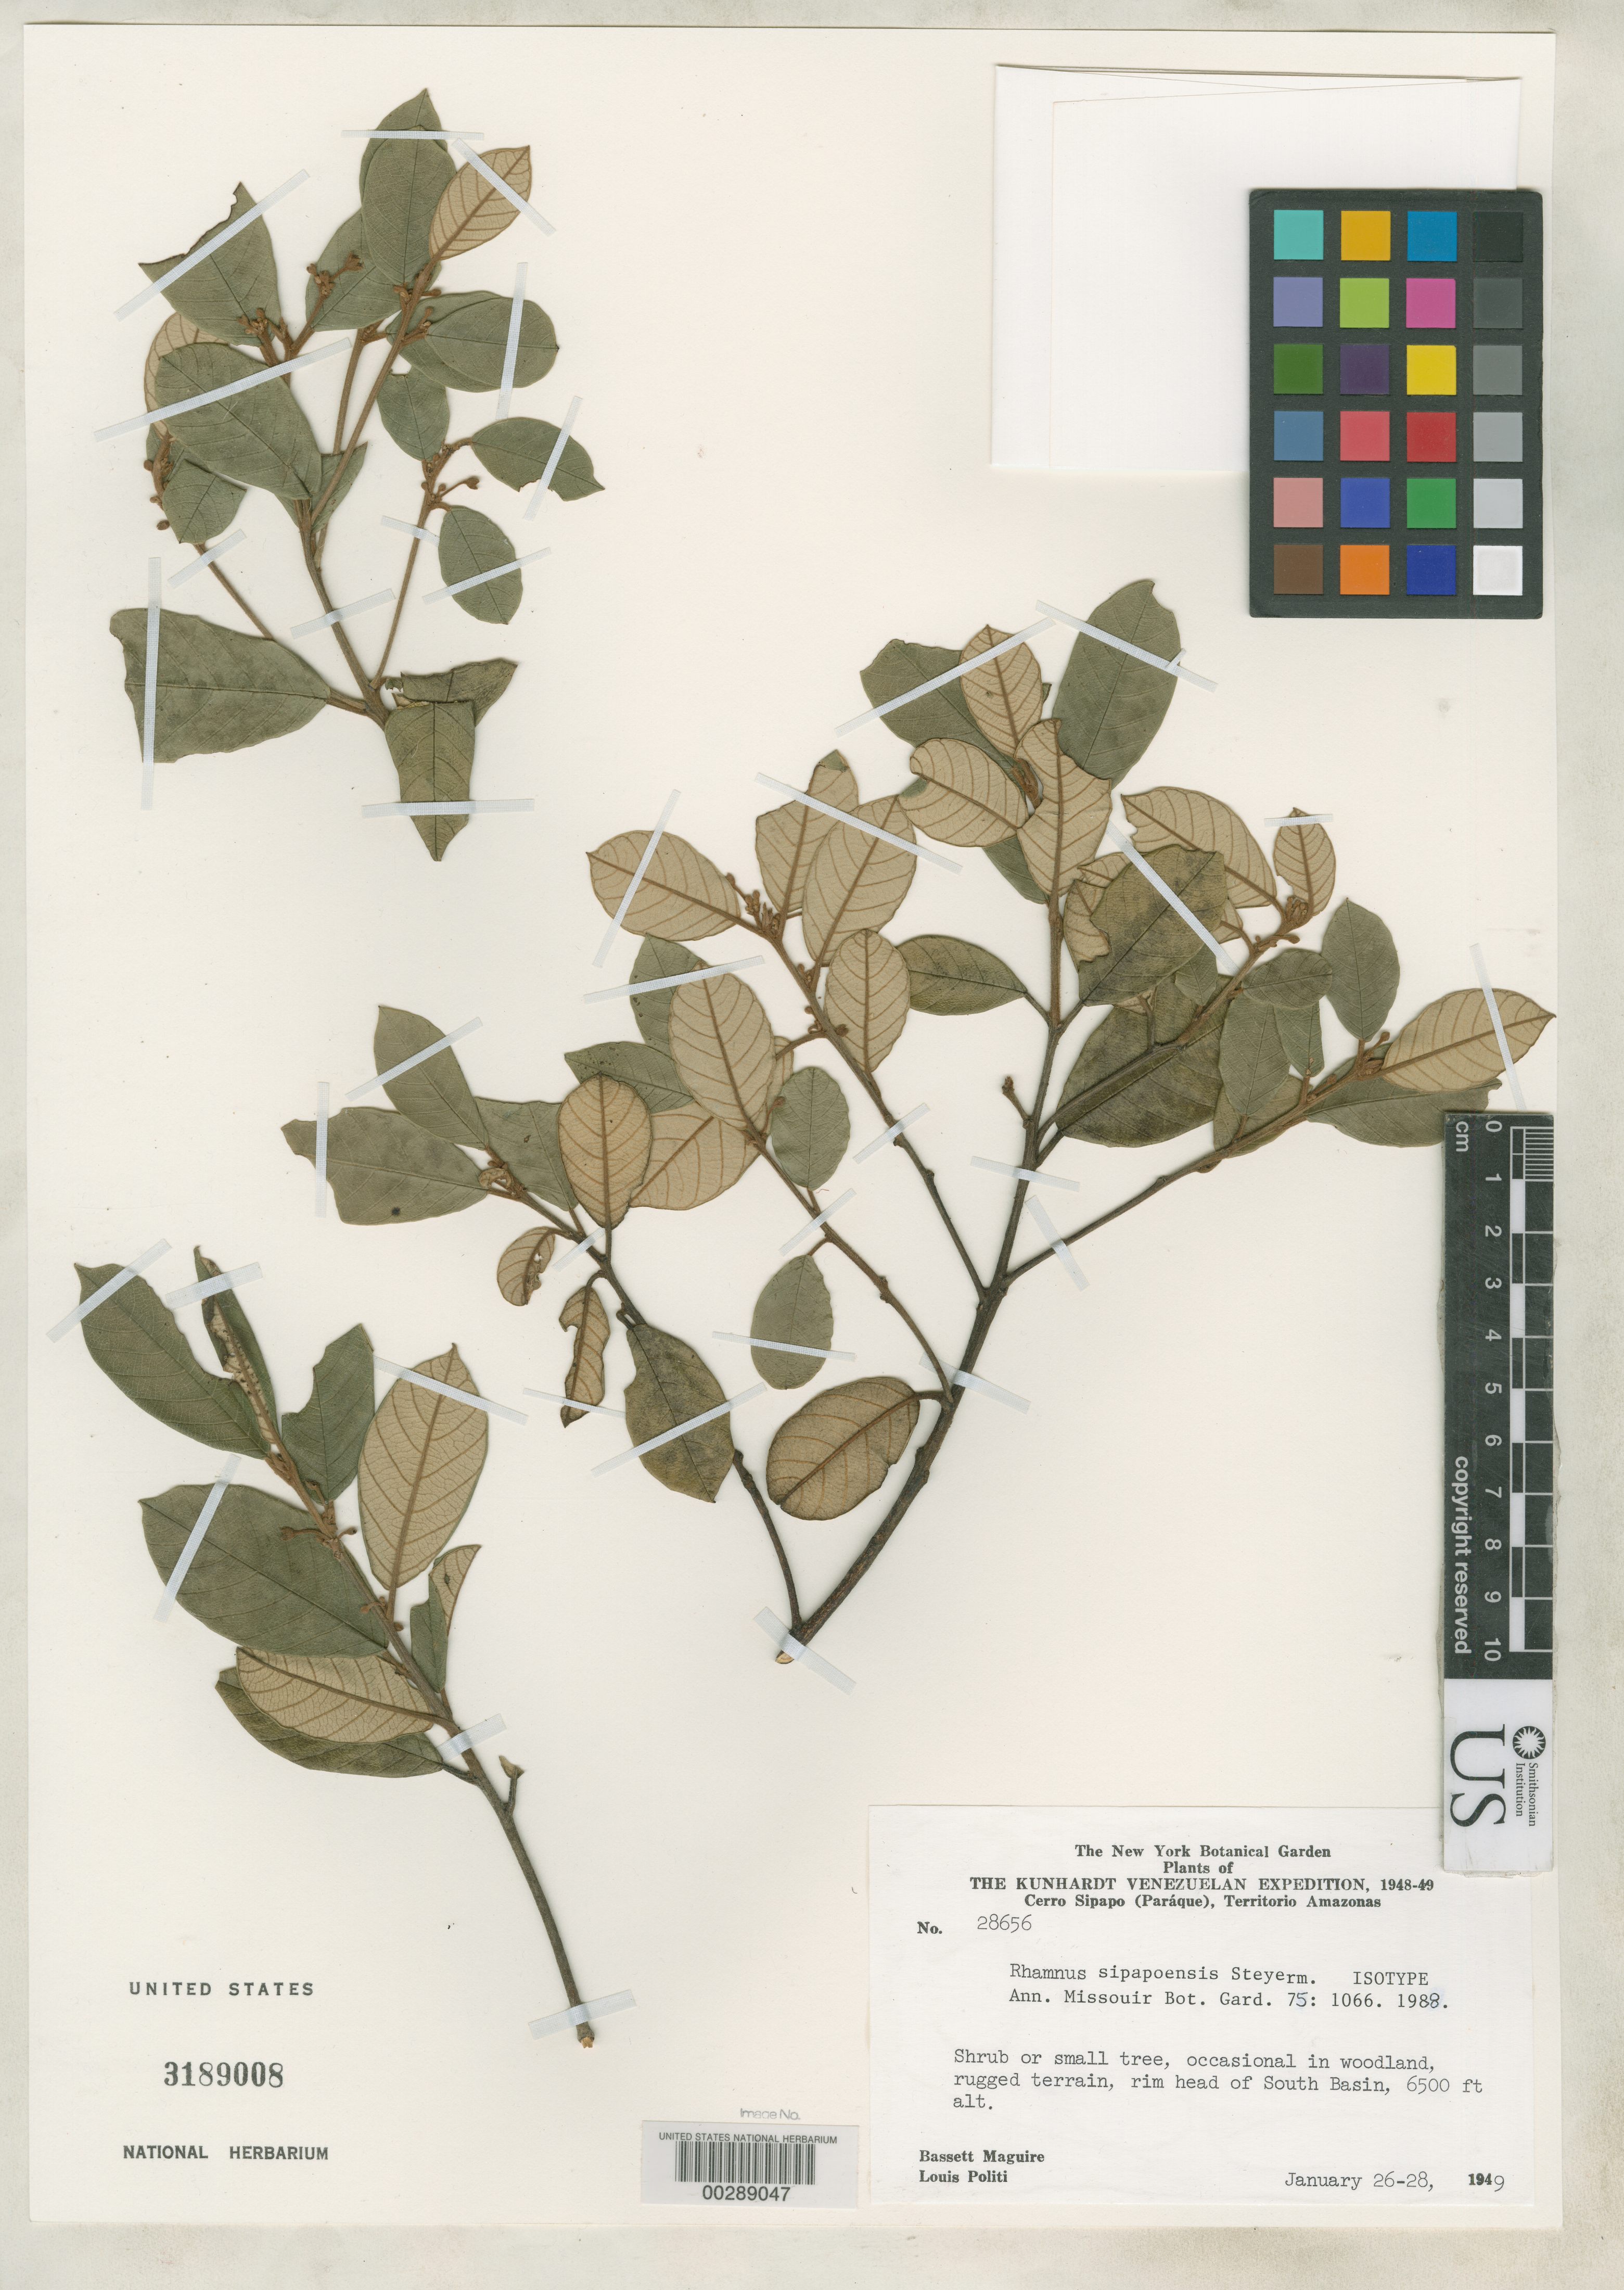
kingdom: Plantae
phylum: Tracheophyta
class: Magnoliopsida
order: Rosales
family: Rhamnaceae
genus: Rhamnus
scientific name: Rhamnus sipapoensis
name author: Steyerm.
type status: Isotype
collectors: B. Maguire & L. Politi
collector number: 28656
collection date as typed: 26 Jan 1949 to 28 Jan 1949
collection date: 1949-01-26/1949-01-28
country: Venezuela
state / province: Amazonas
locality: Cerro Sipapo(paraque), rim head of south basin.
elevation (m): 1981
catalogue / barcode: US 3189008